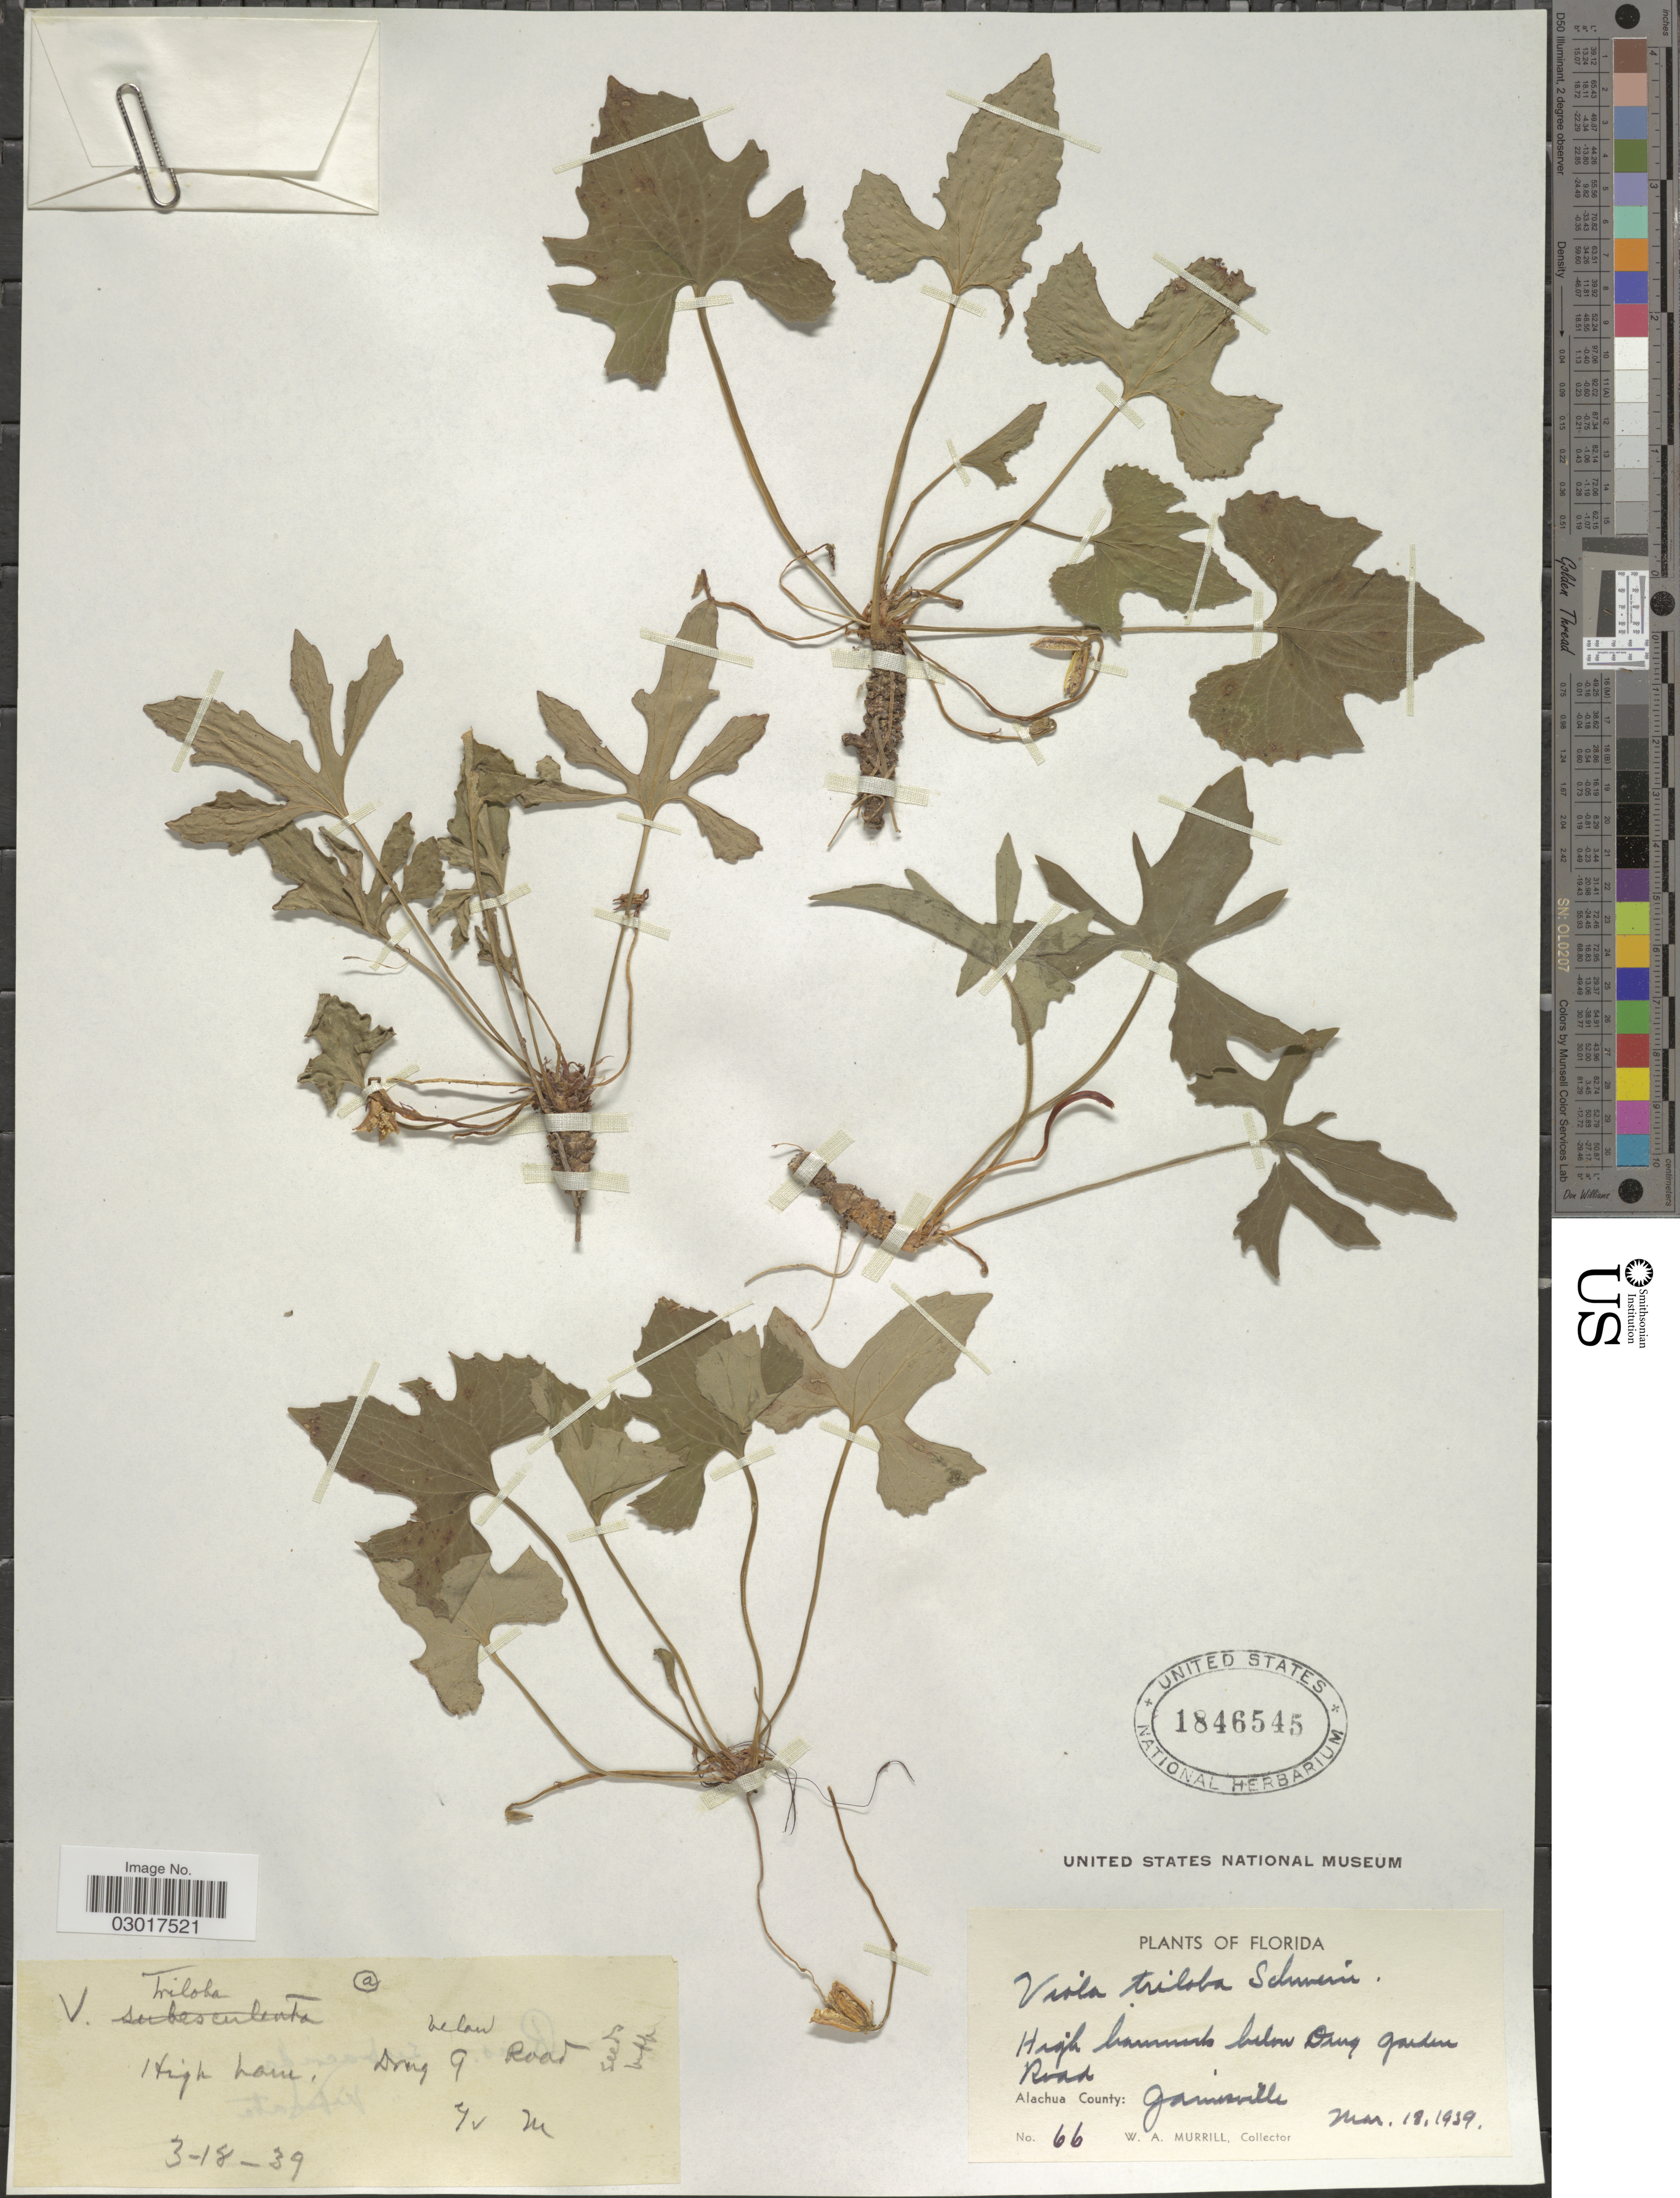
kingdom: Plantae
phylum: Tracheophyta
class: Magnoliopsida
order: Malpighiales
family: Violaceae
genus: Viola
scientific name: Viola triloba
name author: Schwein.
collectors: W. A. Murrill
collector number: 66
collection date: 1939-03-18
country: United States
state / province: Florida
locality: High Hammocks below Drug garden Road. Alachua County: Gainesville.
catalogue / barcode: US 1846545